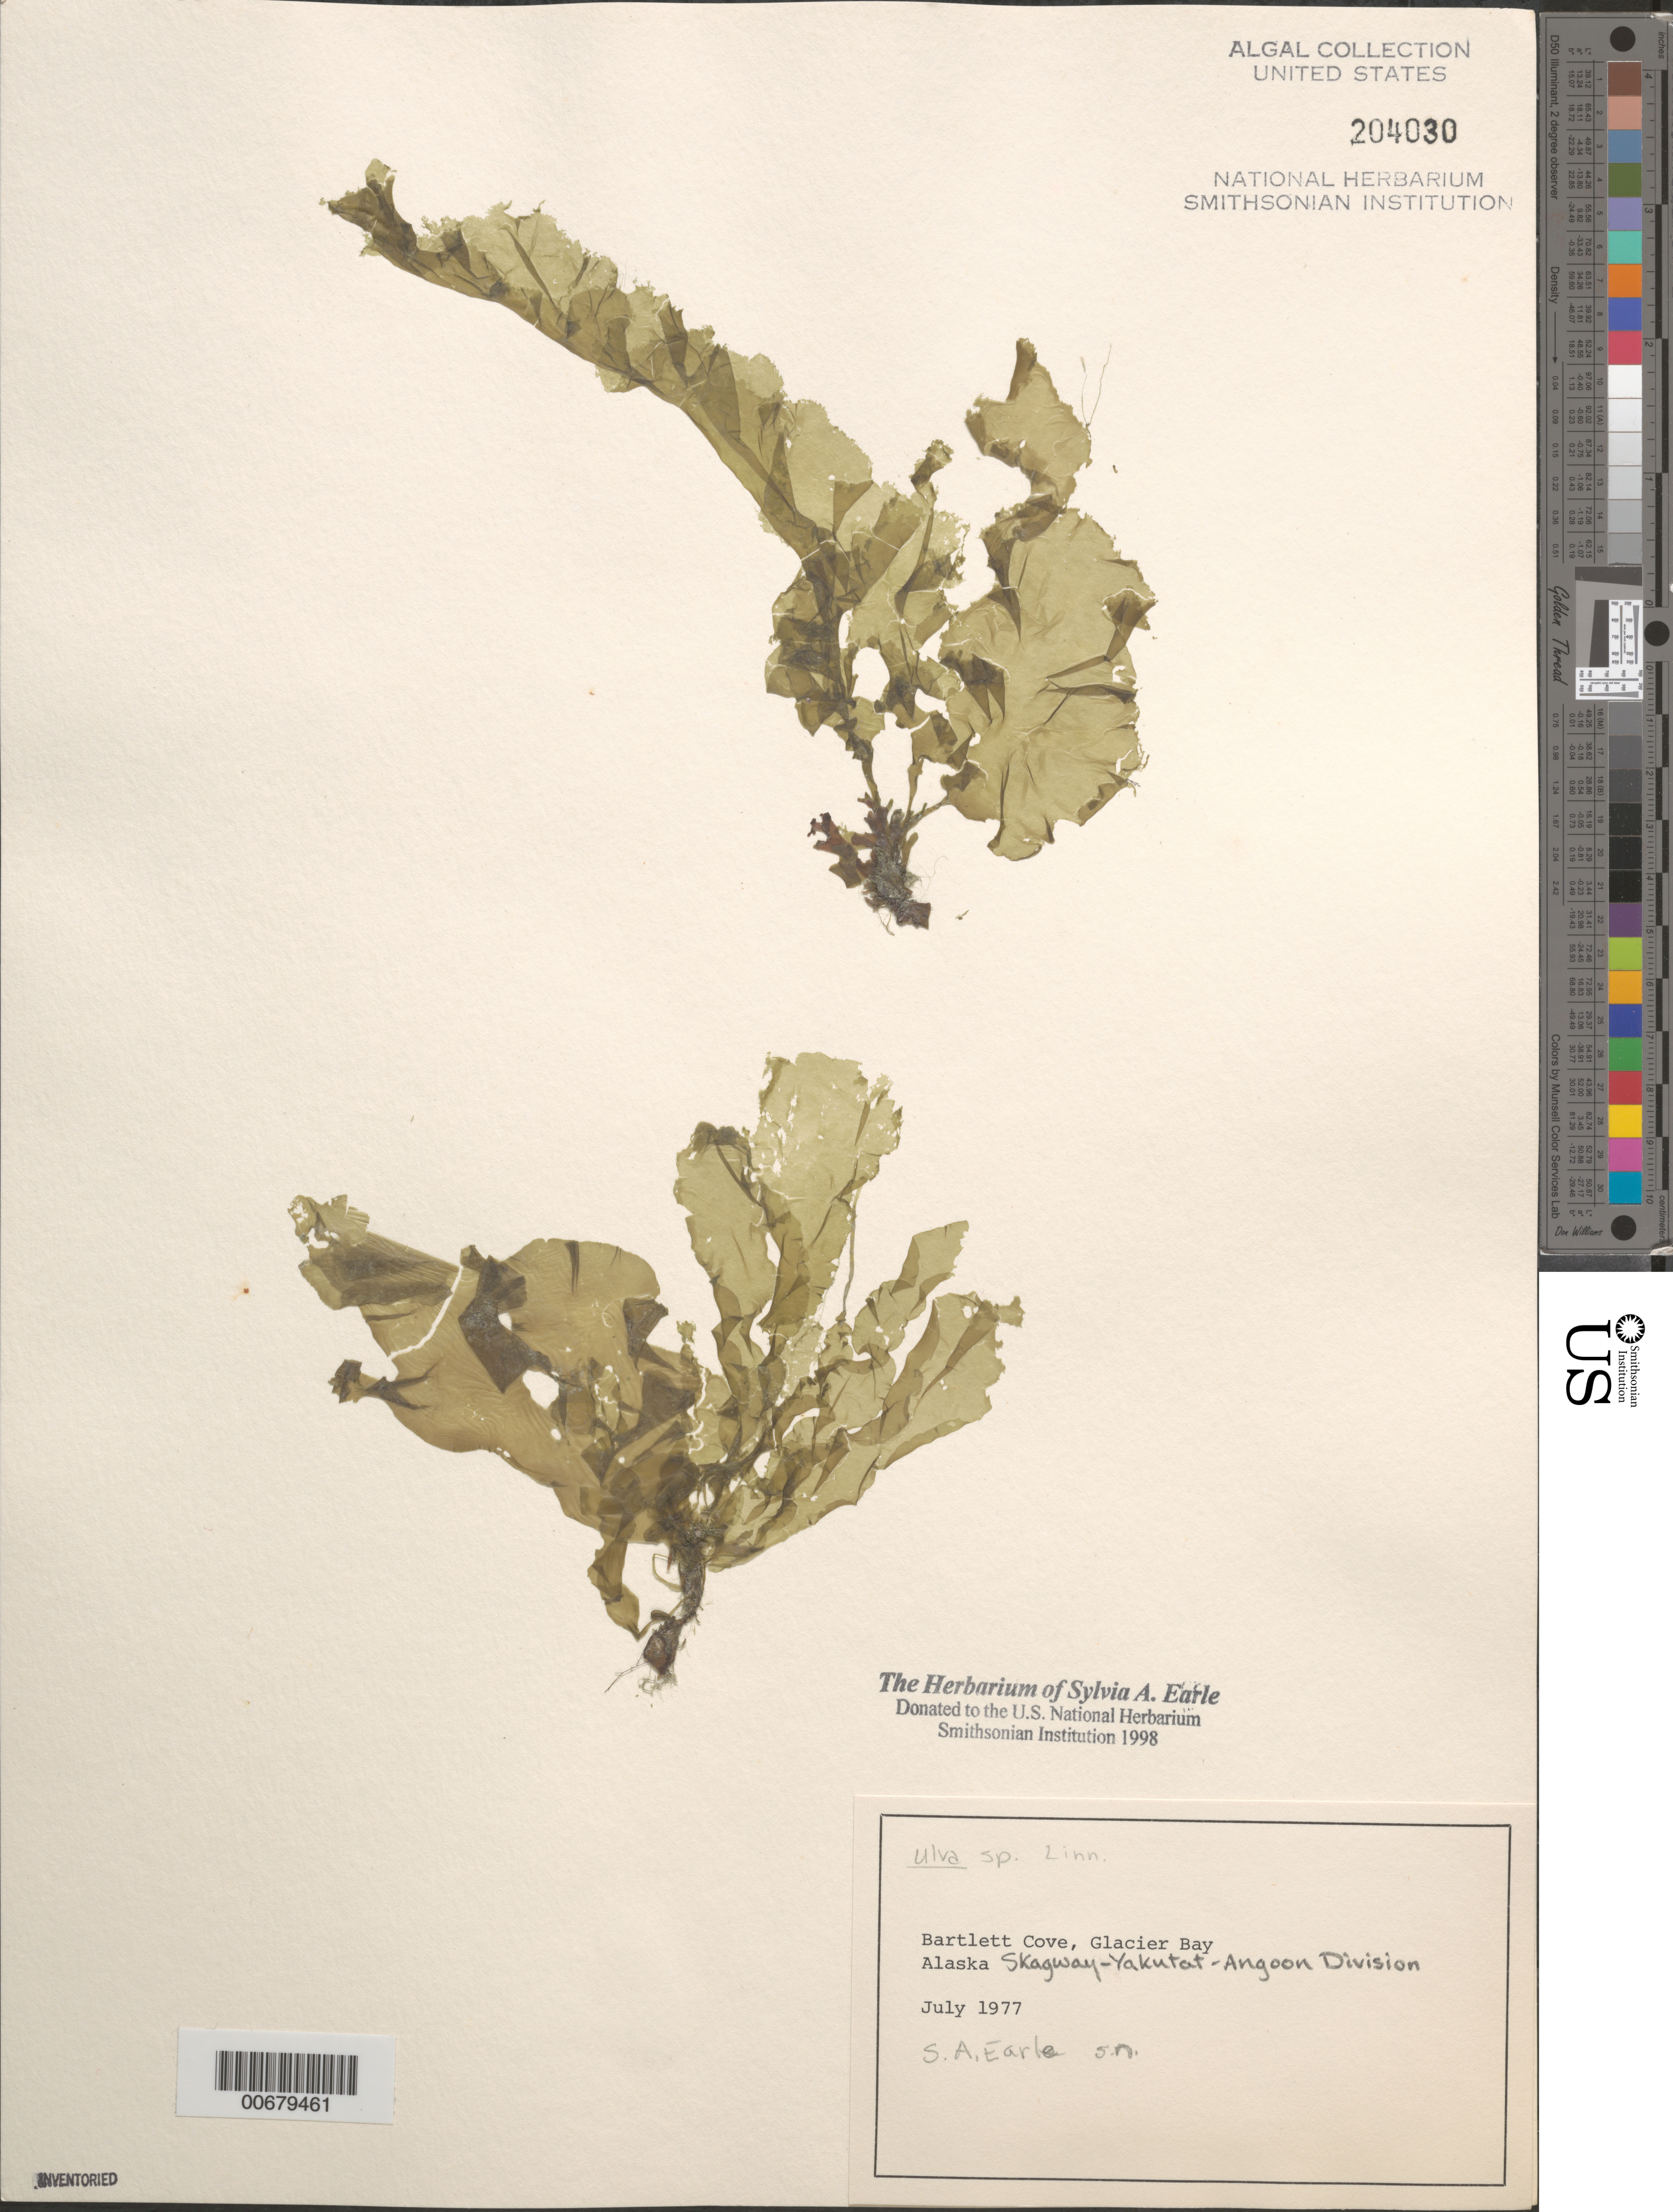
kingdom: Plantae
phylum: Chlorophyta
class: Ulvophyceae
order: Ulvales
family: Ulvaceae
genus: Ulva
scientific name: Ulva sp.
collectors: S. A. Earle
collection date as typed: Jul 1977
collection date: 1977-07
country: United States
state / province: Alaska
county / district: Skagway-Yakutat-Angoon Division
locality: Bartlett Cove, Glacier Bay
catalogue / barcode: US 204030